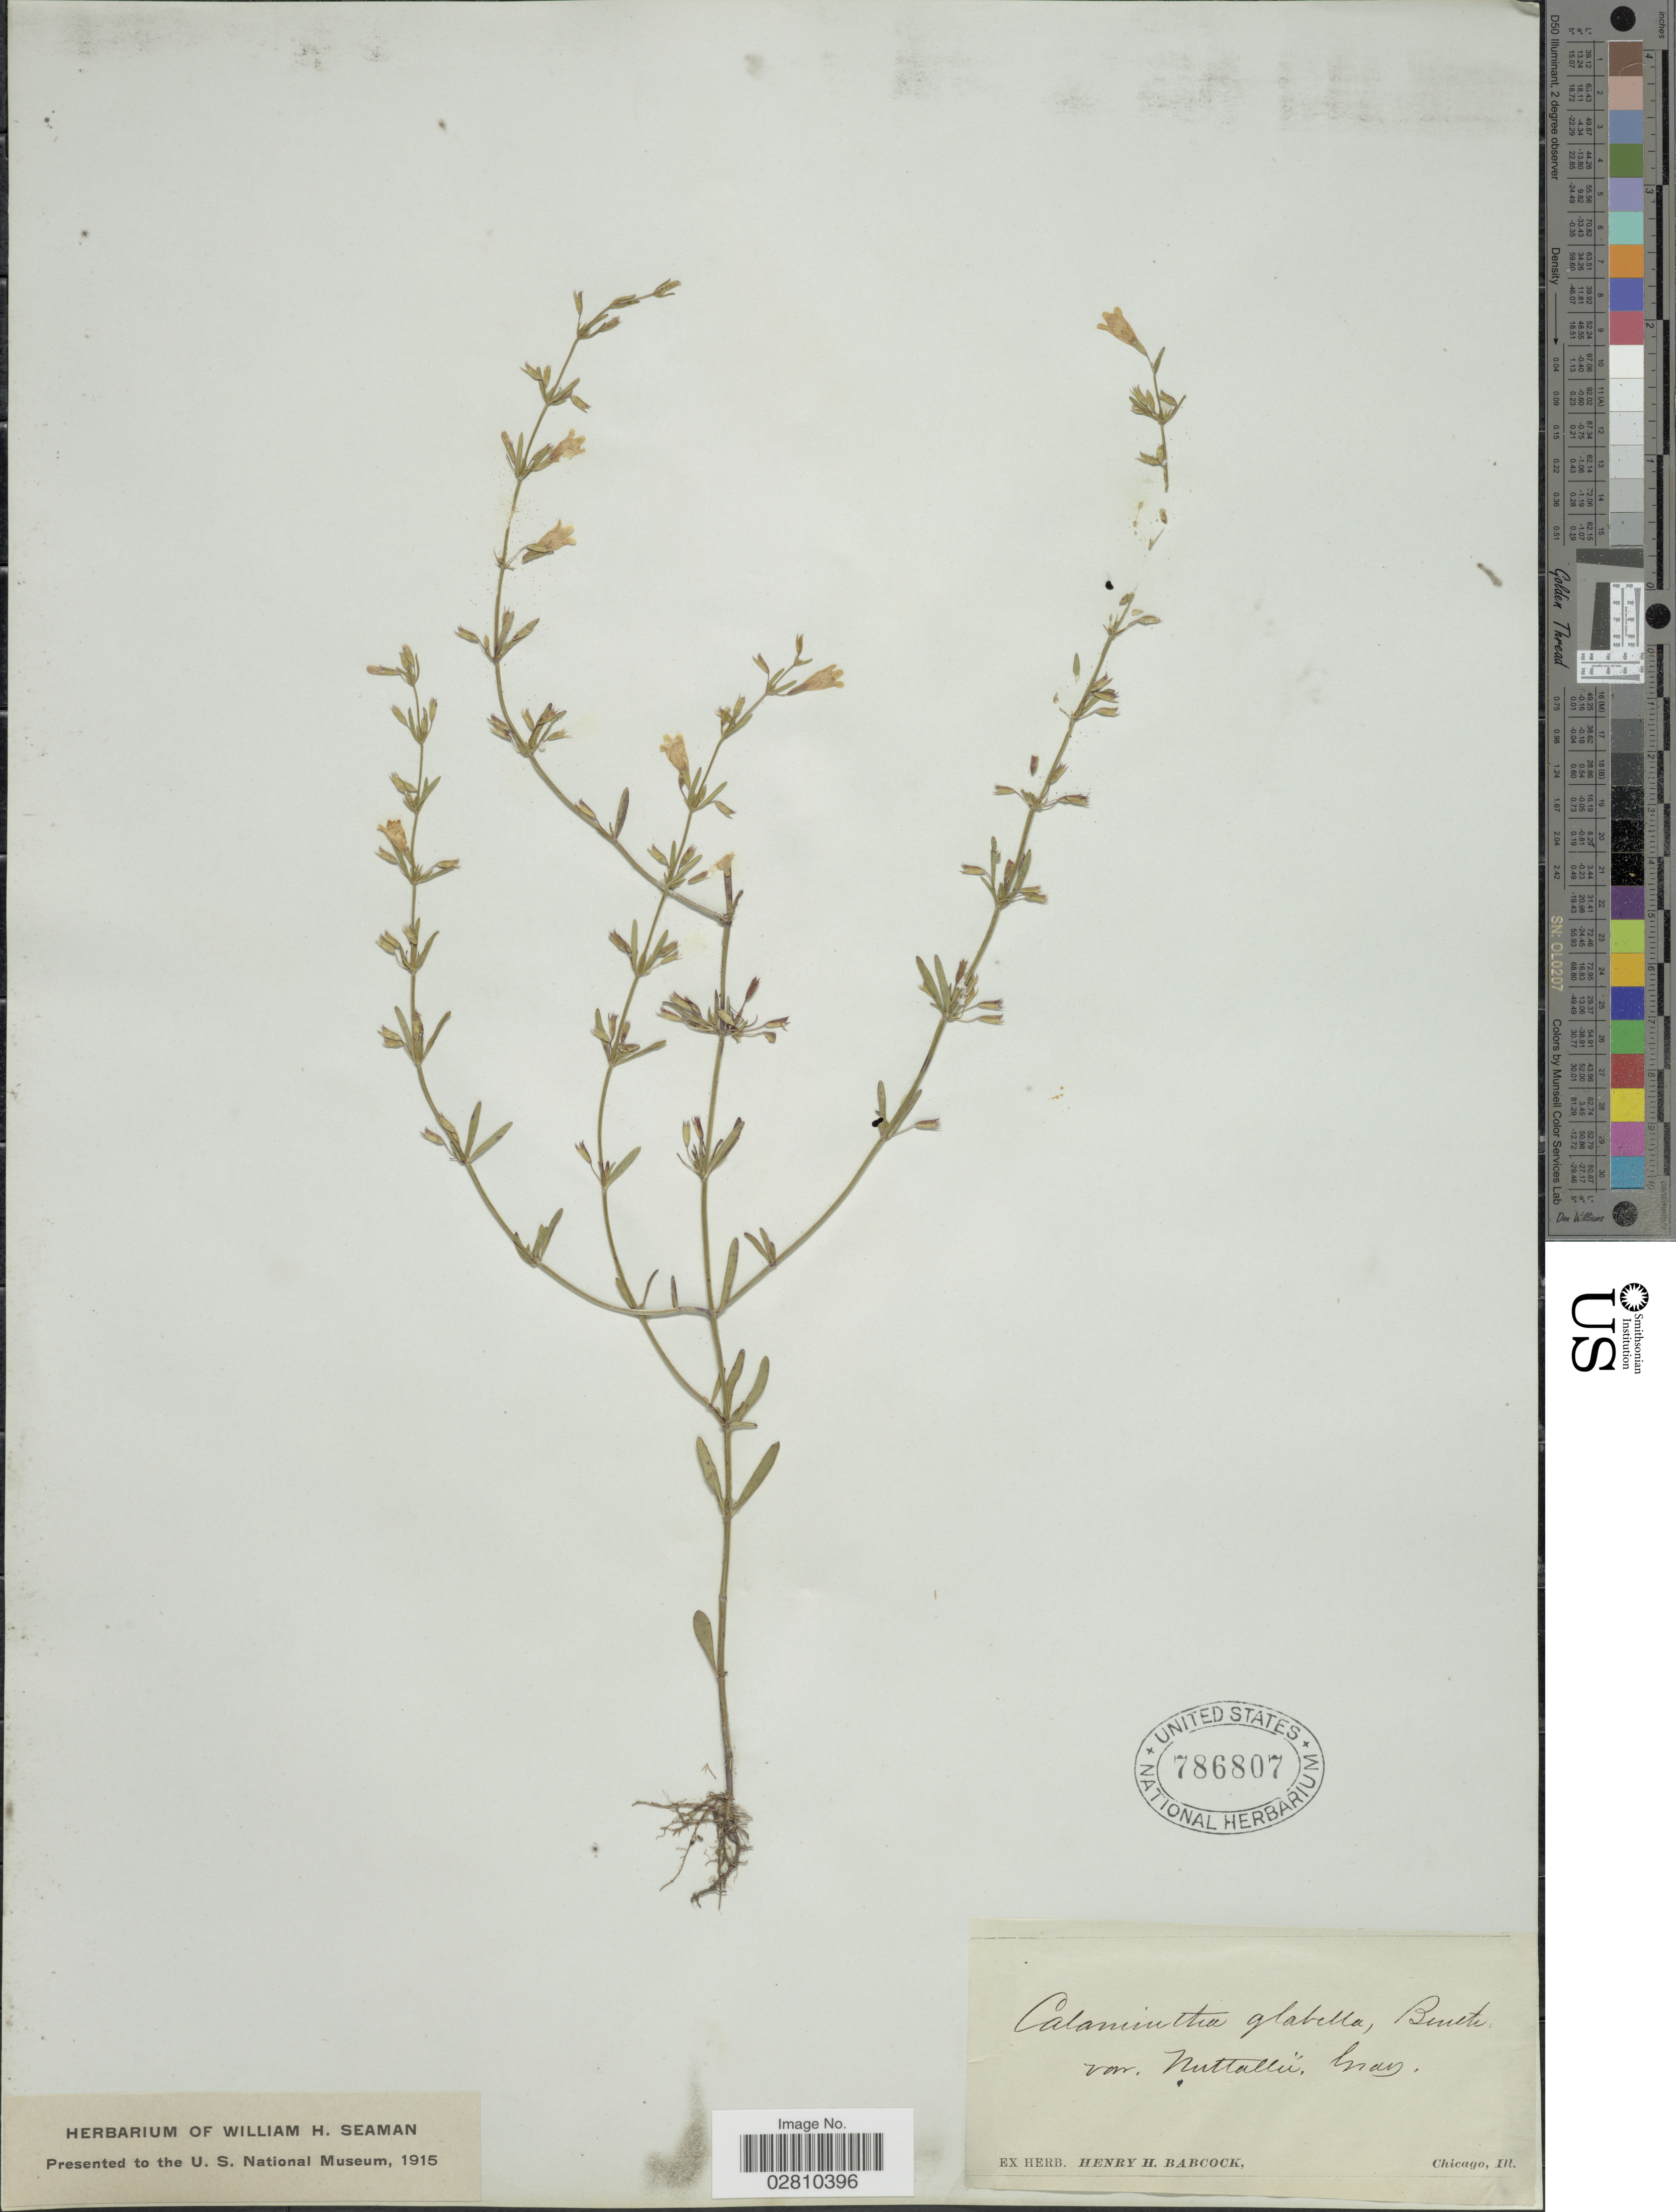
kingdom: Plantae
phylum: Tracheophyta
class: Magnoliopsida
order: Lamiales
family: Lamiaceae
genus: Clinopodium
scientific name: Clinopodium glabrum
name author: (Nutt.) Kuntze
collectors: ex herb. Henry Homes Babcock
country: United States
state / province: Illinois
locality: Chicago, Ill.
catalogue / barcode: US 786807